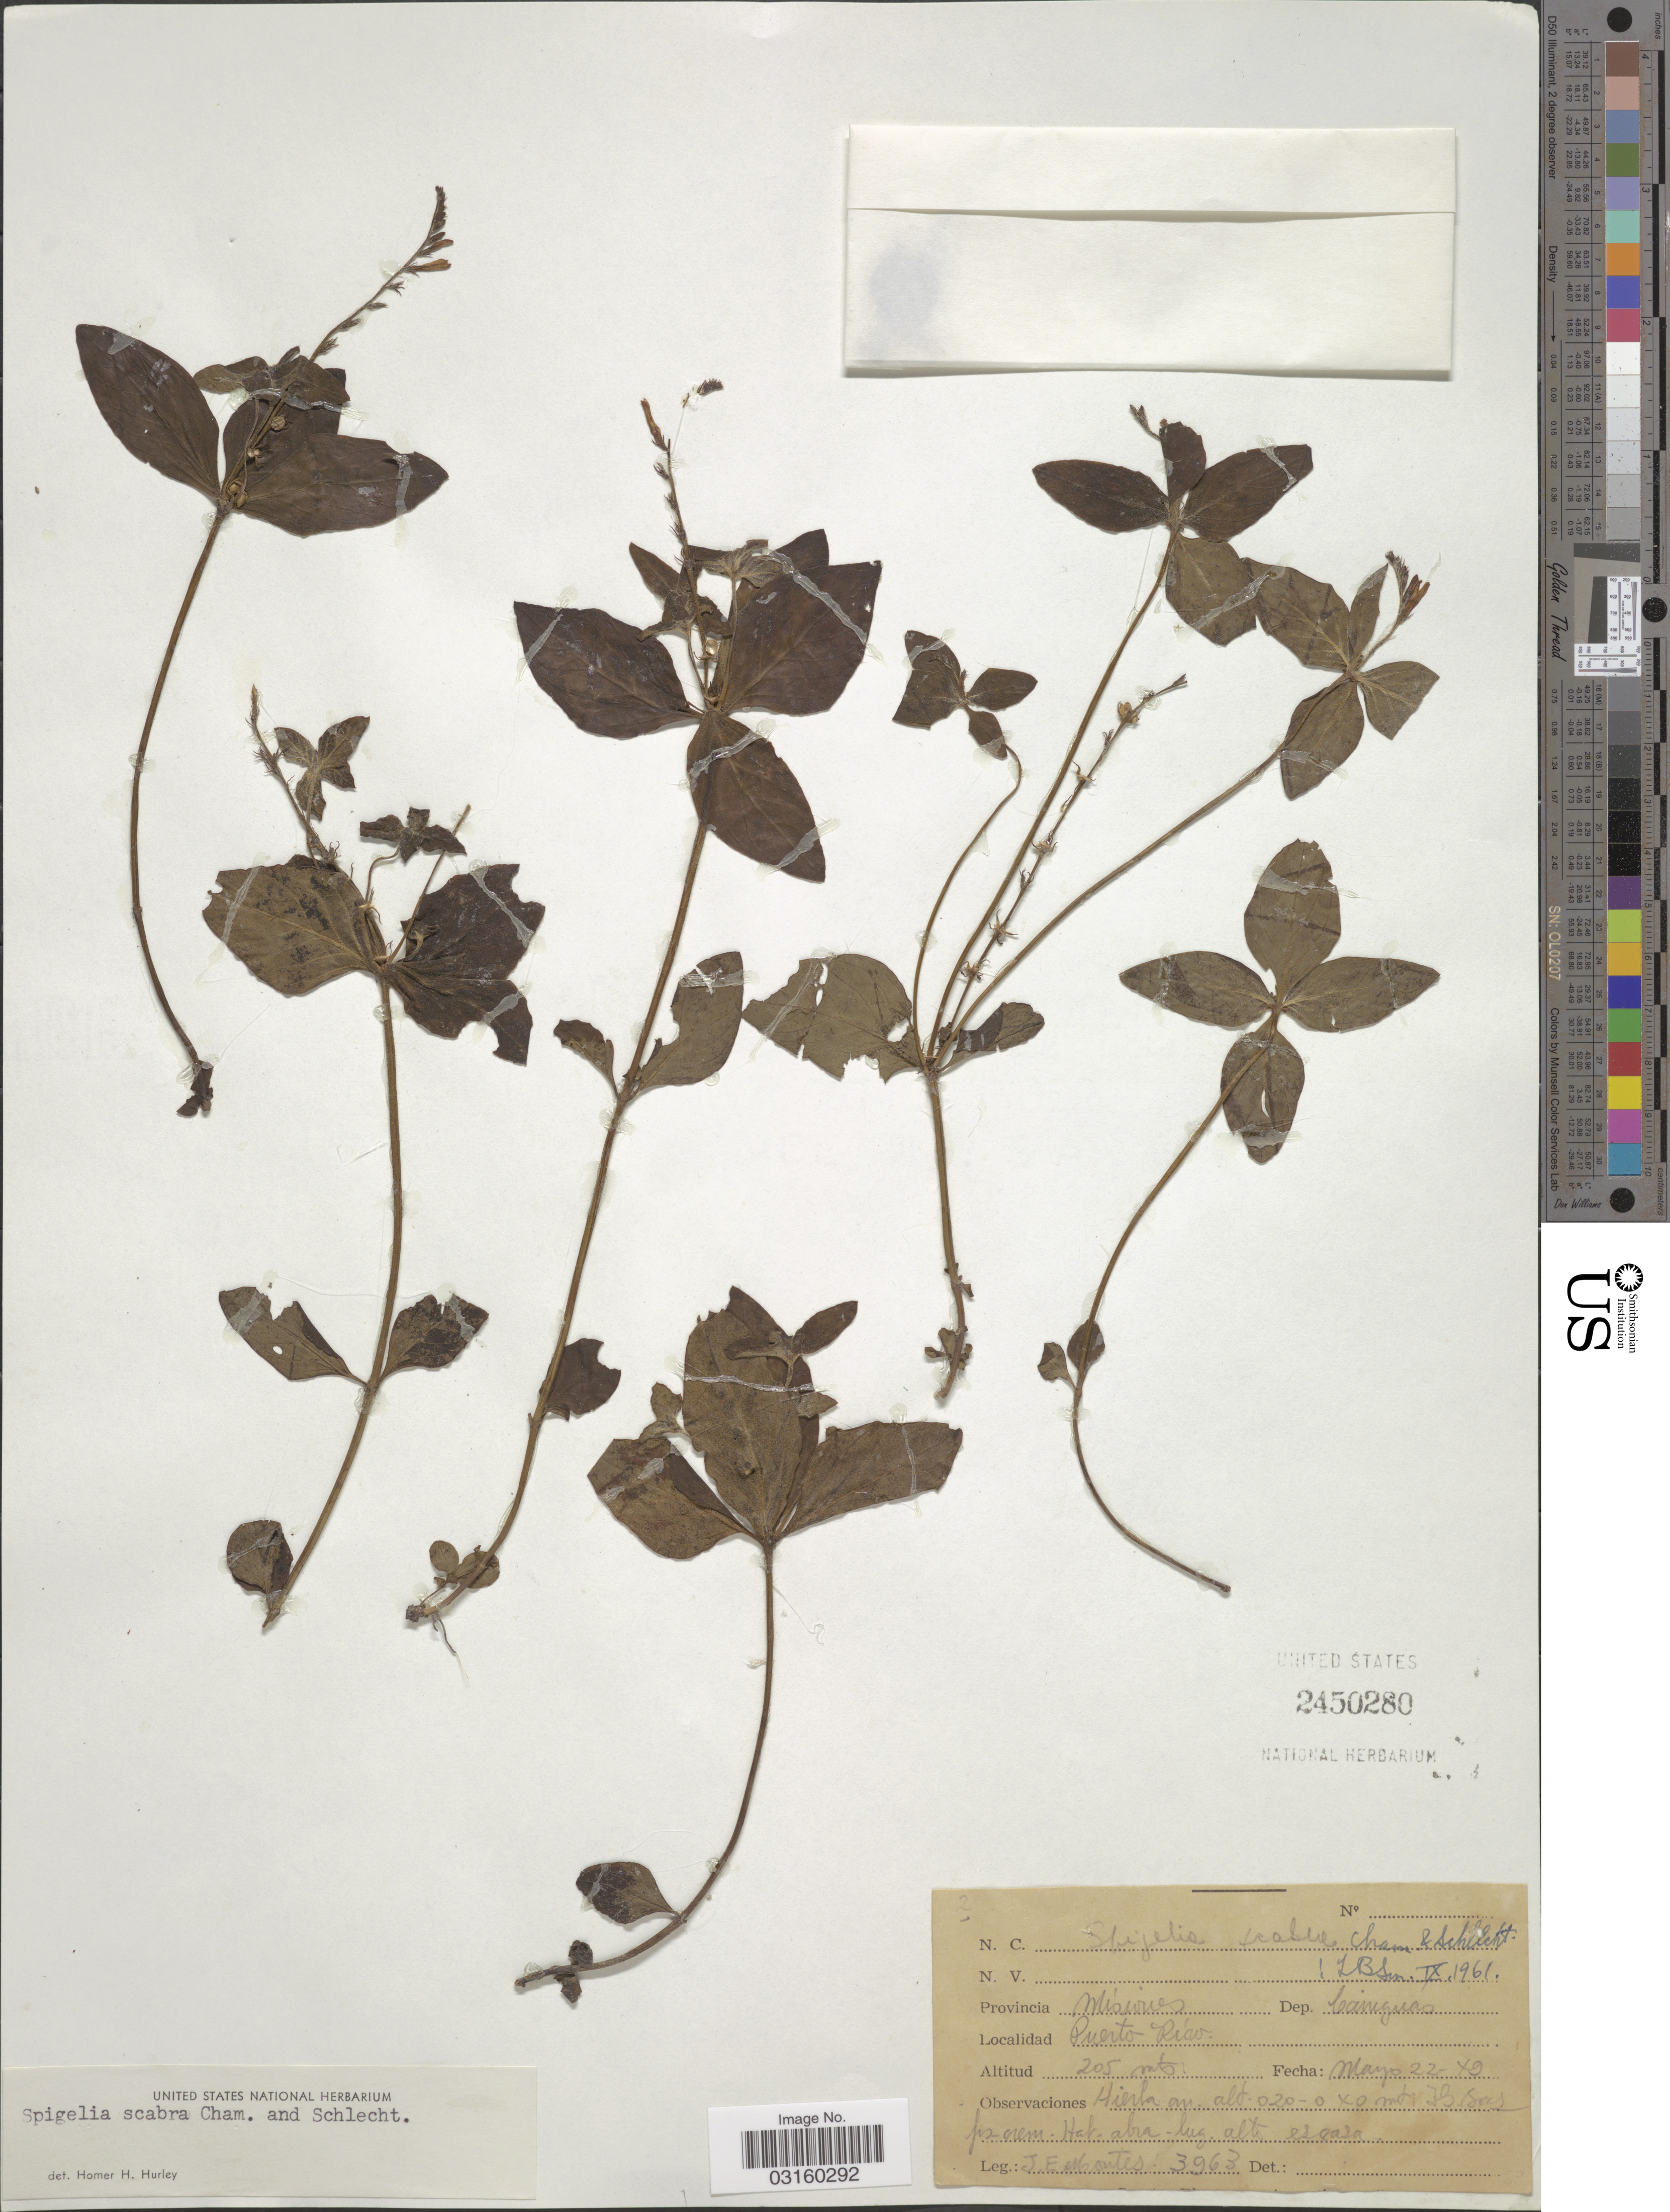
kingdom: Plantae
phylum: Tracheophyta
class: Magnoliopsida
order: Gentianales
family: Loganiaceae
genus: Spigelia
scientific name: Spigelia scabra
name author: Cham. & Schltdl.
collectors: J. E. Montes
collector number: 3963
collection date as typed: Transcribed d/m/y: 22/3/40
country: Argentina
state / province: Misiones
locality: Provincia Misiones, Dep. Cainguas, Puerto Rico.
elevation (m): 205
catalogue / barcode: US 2450280